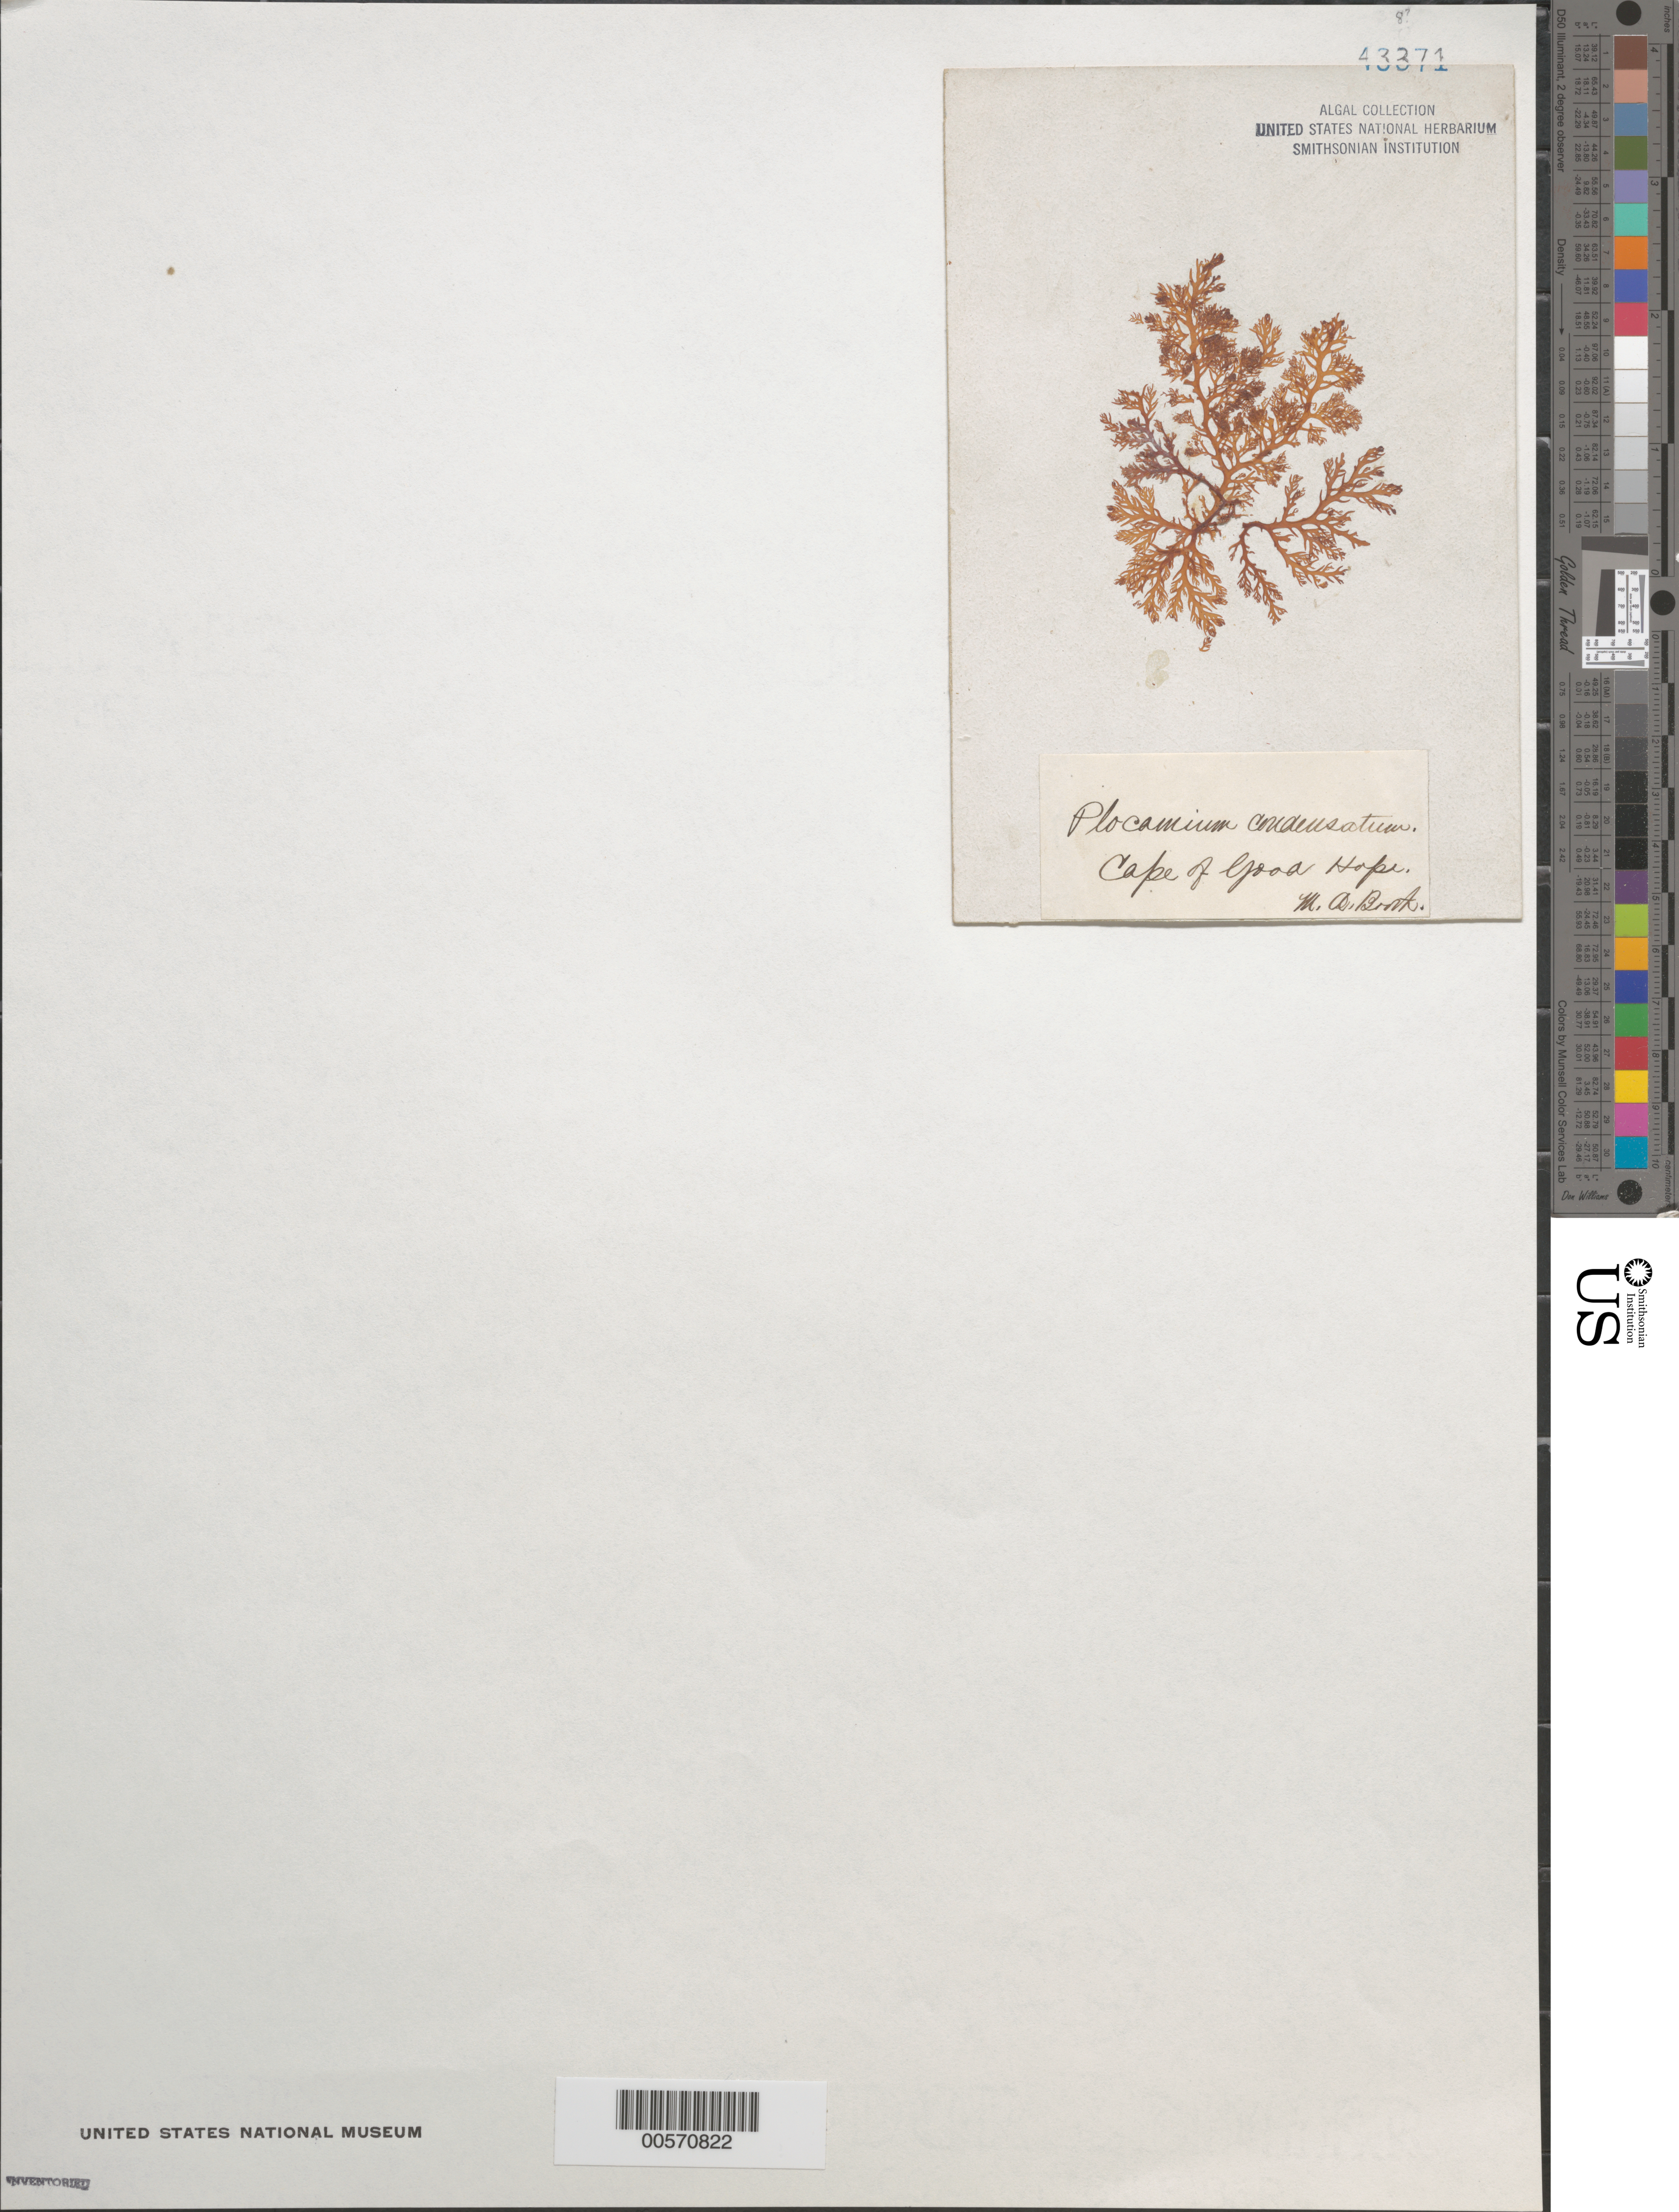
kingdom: Plantae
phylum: Rhodophyta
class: Florideophyceae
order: Plocamiales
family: Plocamiaceae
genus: Plocamium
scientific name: Plocamium rigidium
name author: Bory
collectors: M. Booth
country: South Africa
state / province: Western Cape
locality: Cape of good hope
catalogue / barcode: US 43371